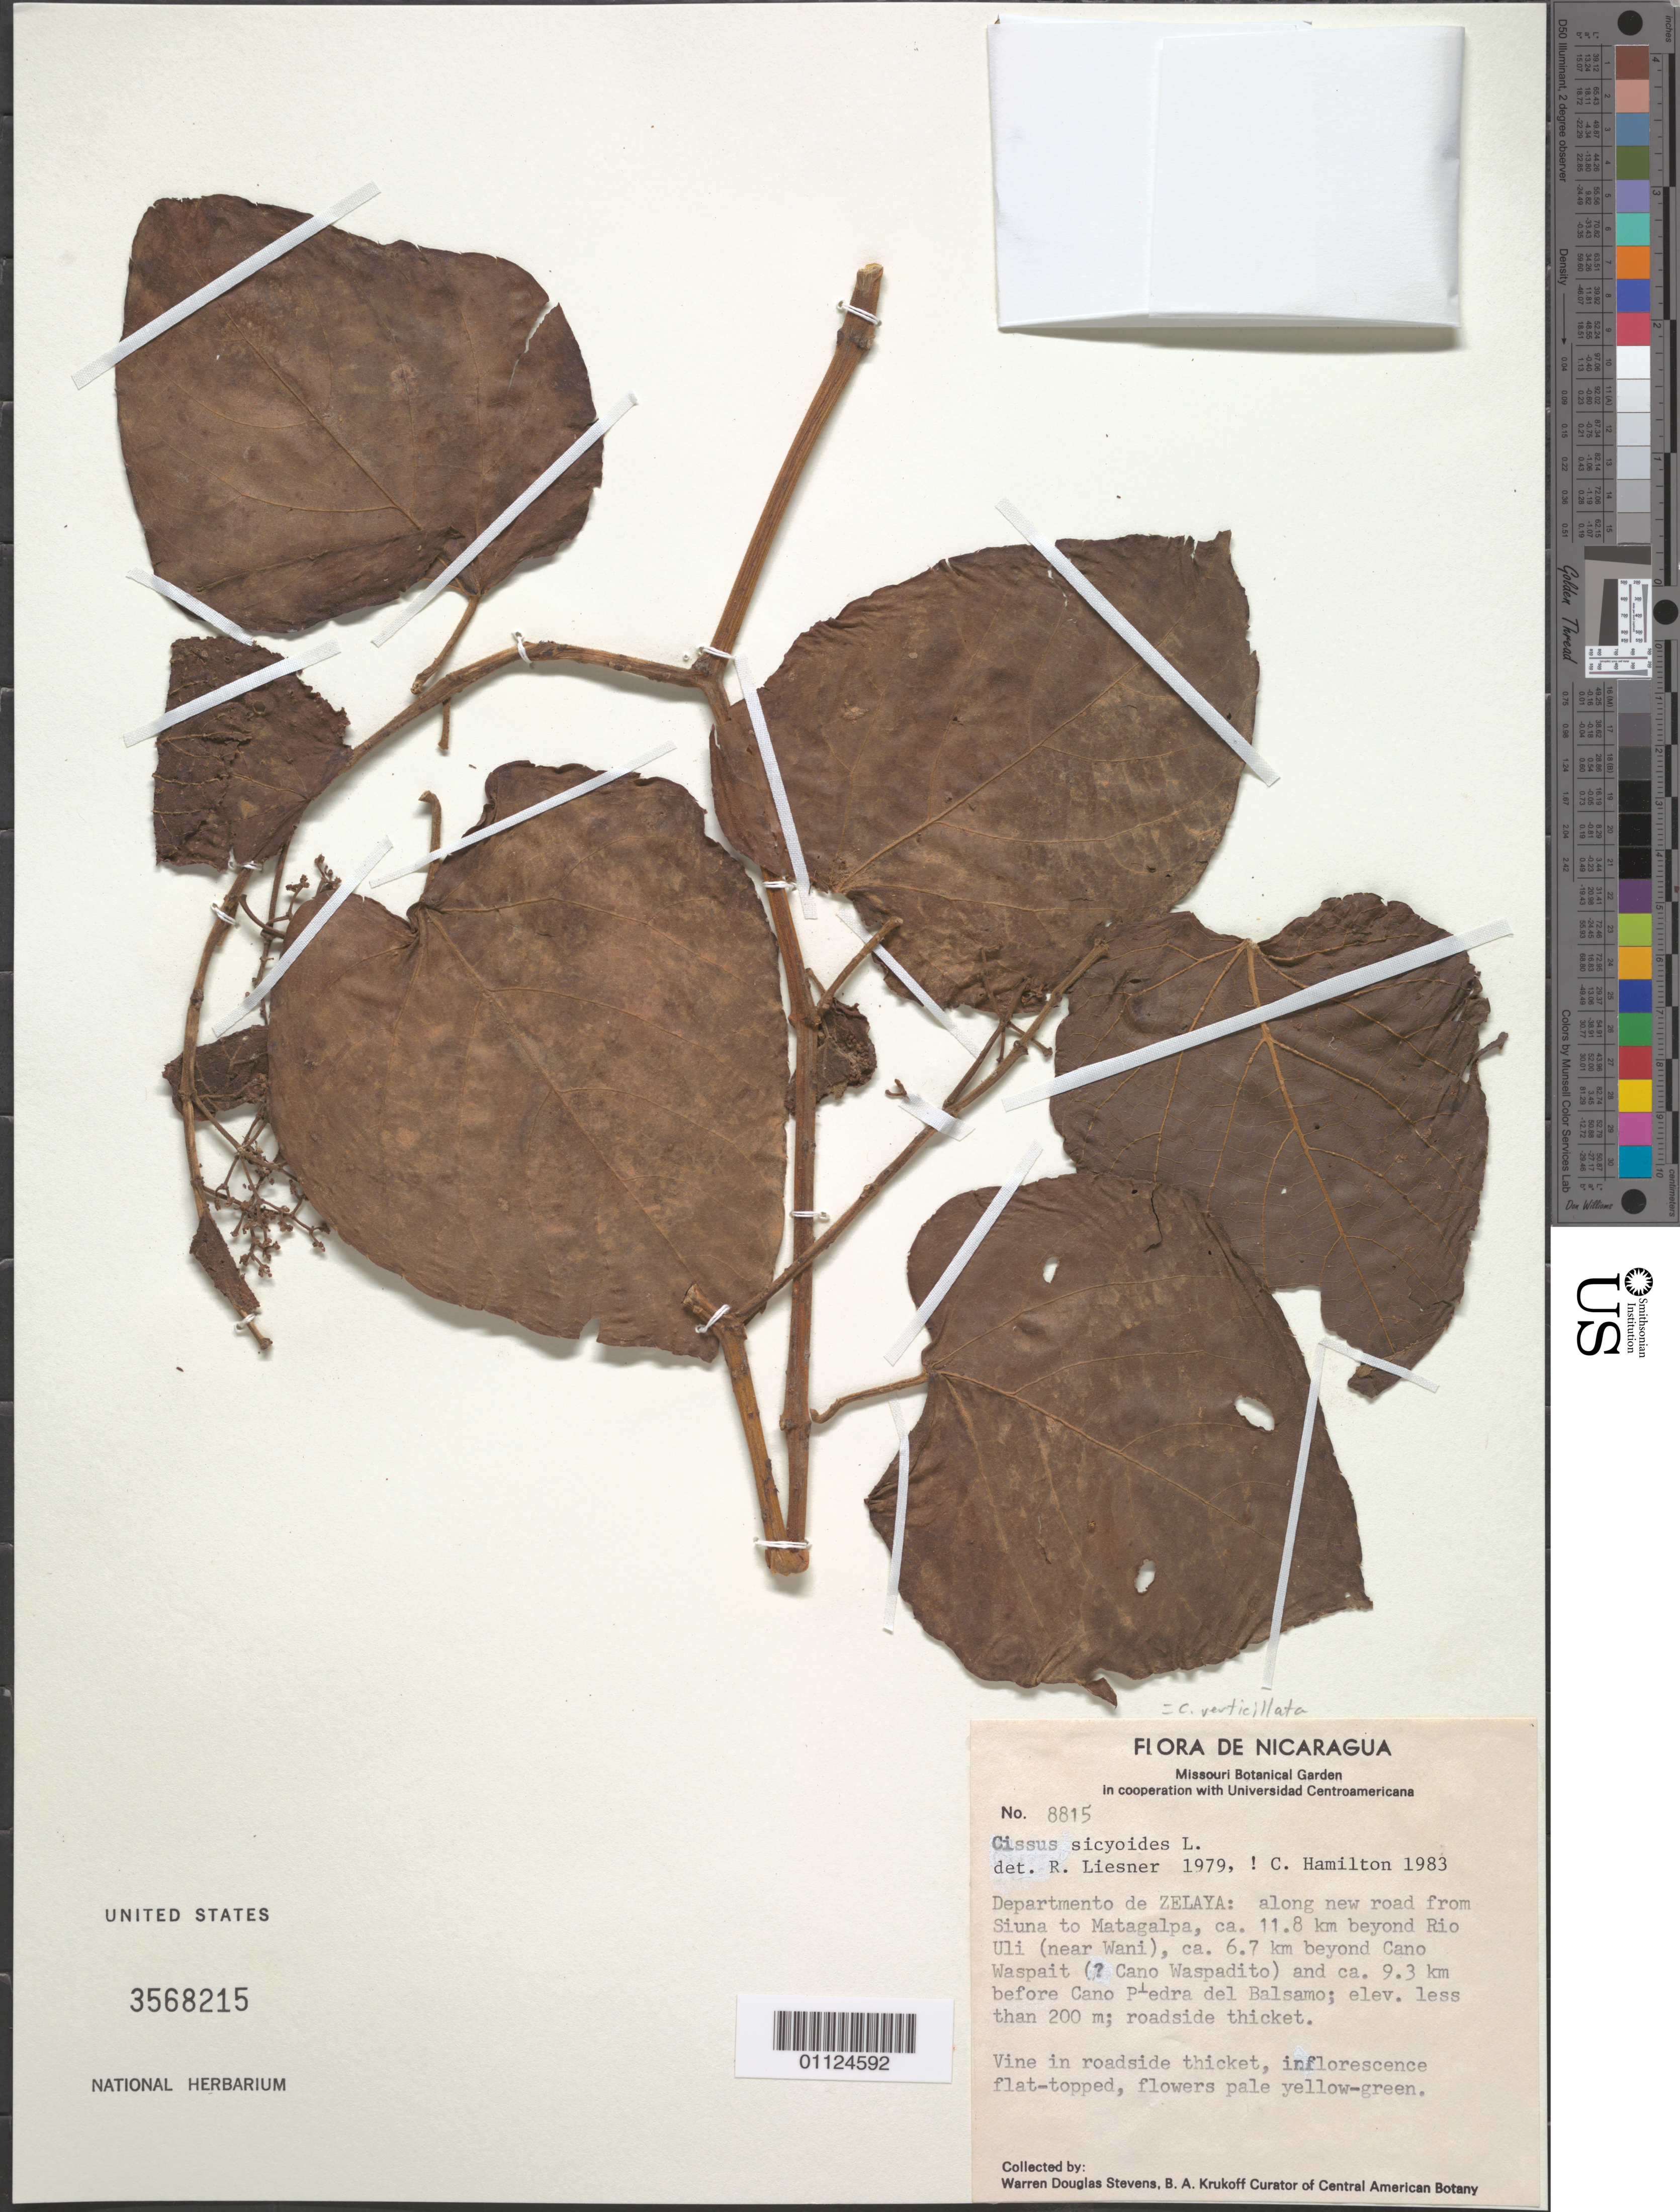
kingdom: Plantae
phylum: Tracheophyta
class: Magnoliopsida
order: Vitales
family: Vitaceae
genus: Cissus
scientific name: Cissus verticillata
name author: (L.) Nicolson & C.E. Jarvis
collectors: W. D. Stevens & B. A. Krukoff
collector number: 8815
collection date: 1920/1979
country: Nicaragua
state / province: Atlántico Norte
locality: Along new road from Siuna to Matagalpa, ca. 11.8 km beyond Rio Uli (near Wani), ca. 6.7 km beyond Cano Waspait (Cano Waspadito) and ca. 9.3 km before Cano Piedra del Balsamo.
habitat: Vine in roadside thicket.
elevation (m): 200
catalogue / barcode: US 3568215